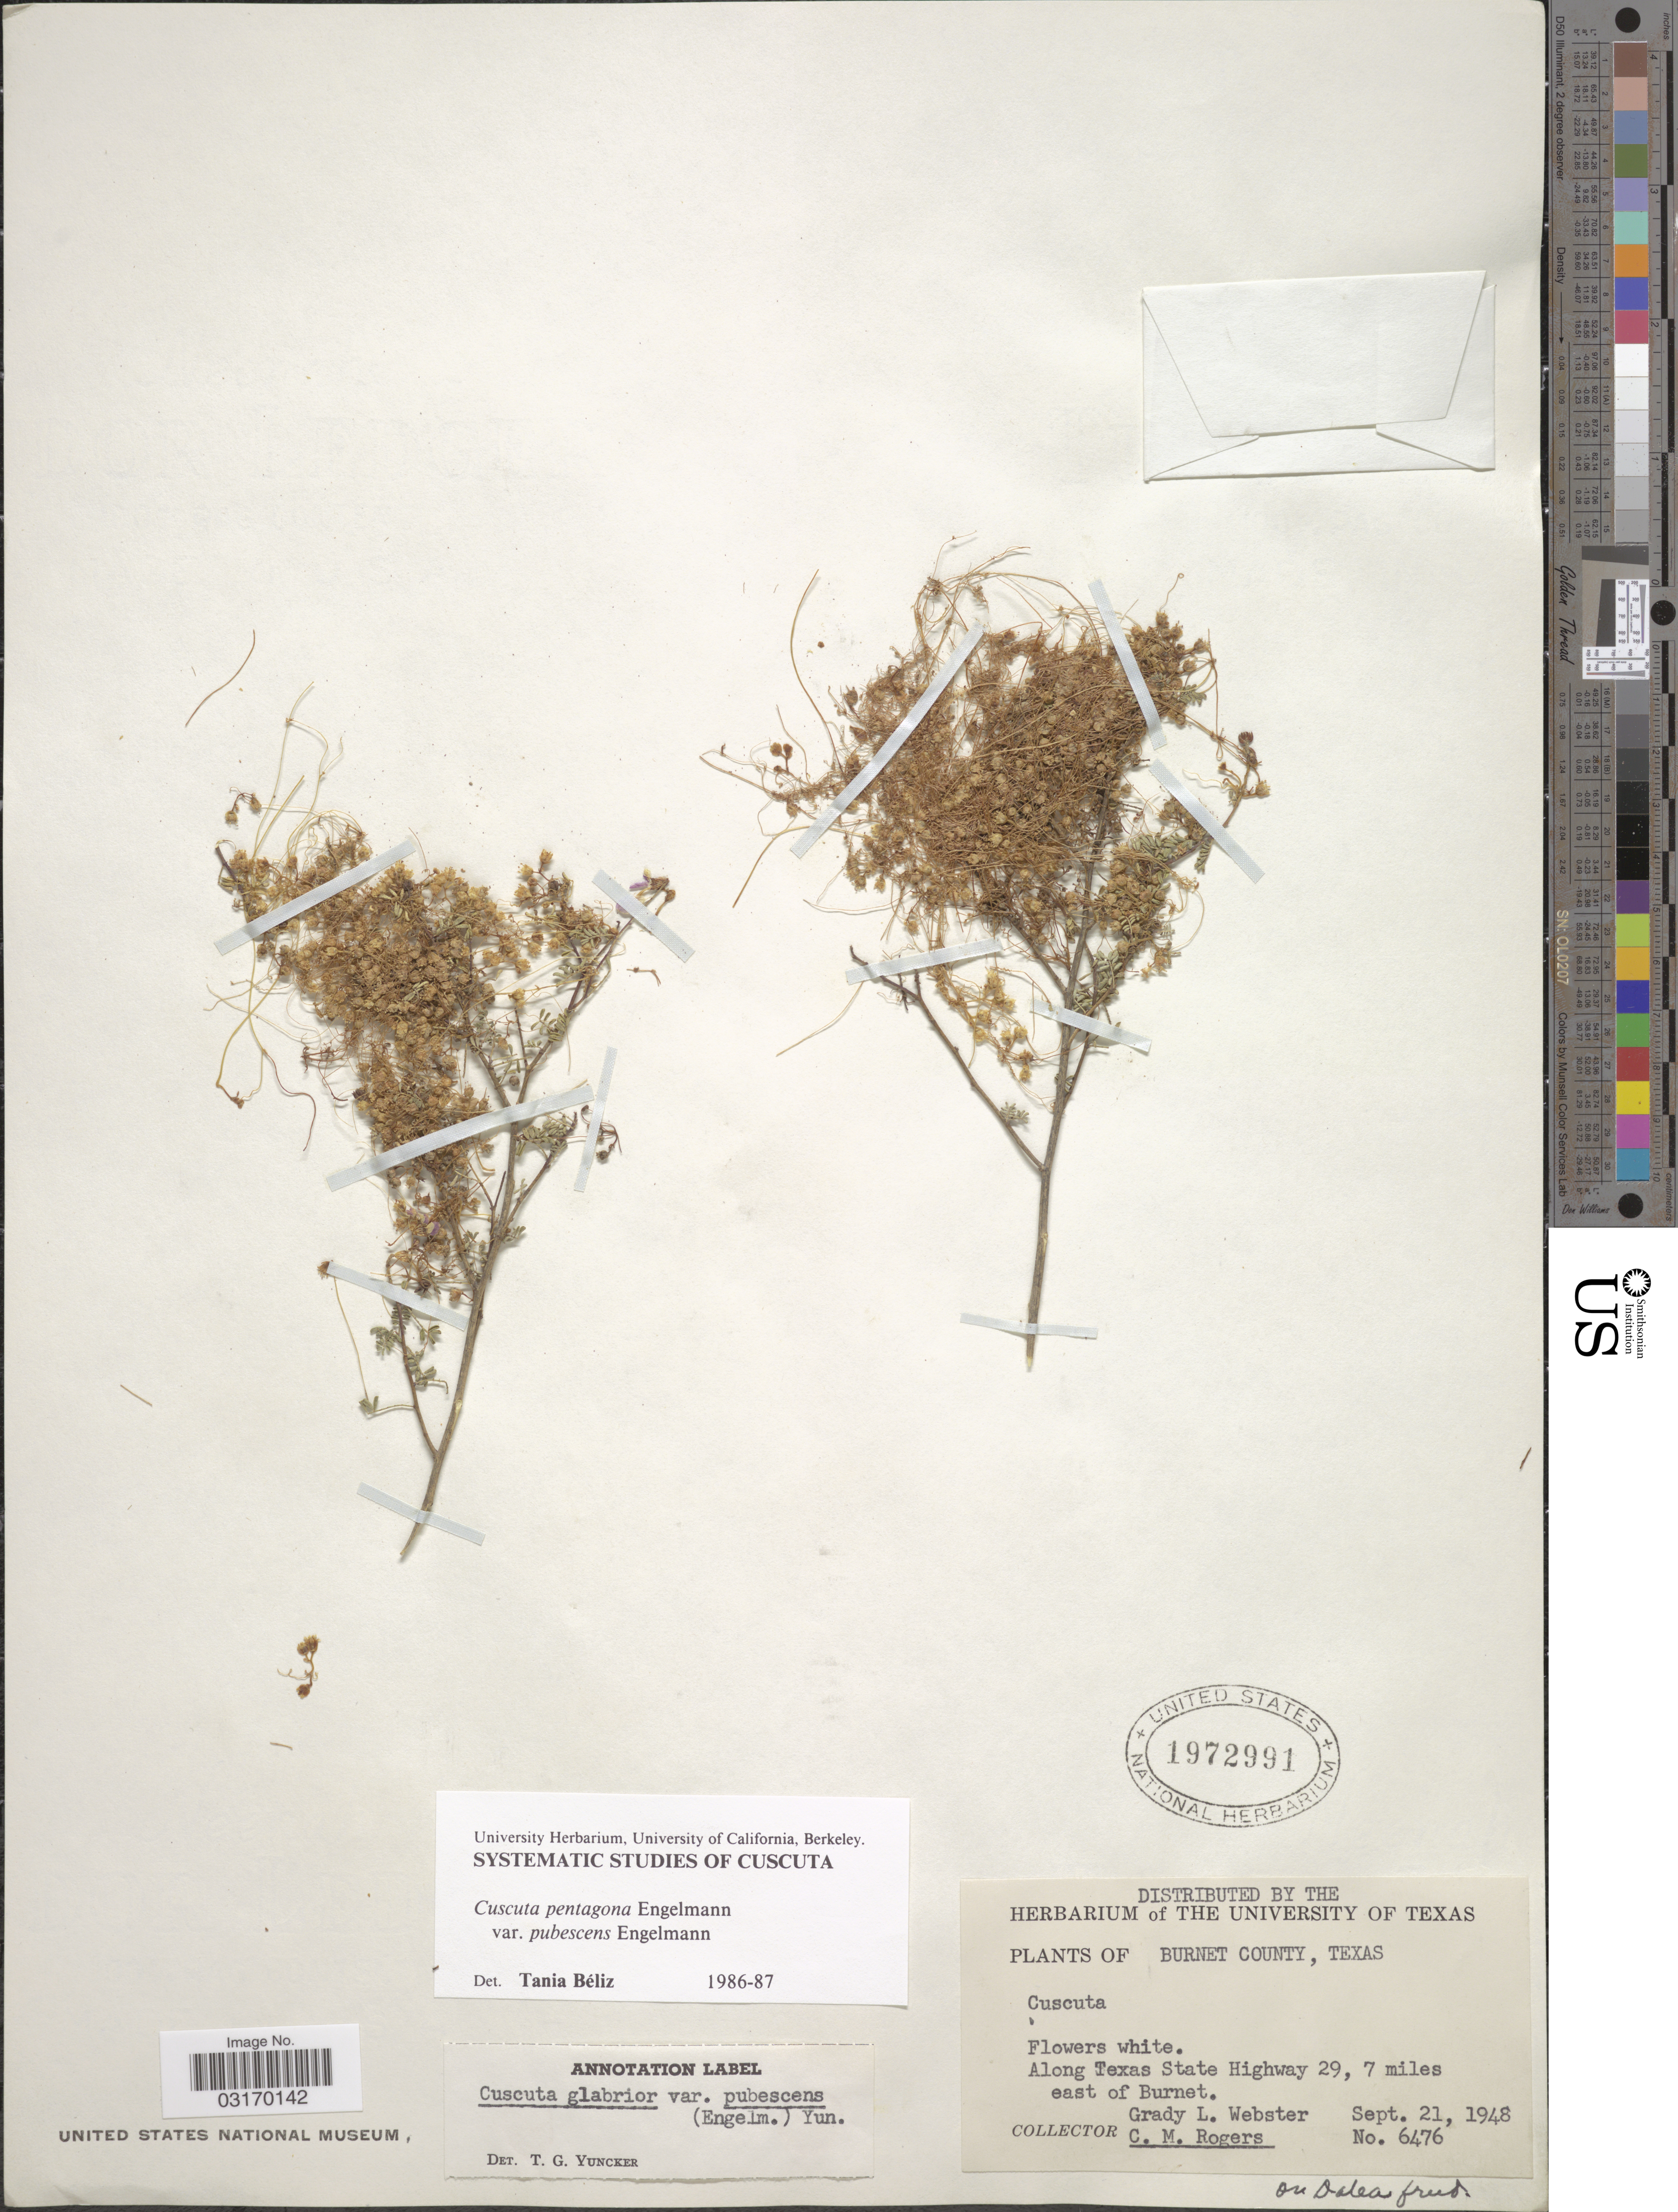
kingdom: Plantae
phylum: Tracheophyta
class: Magnoliopsida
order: Solanales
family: Convolvulaceae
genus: Cuscuta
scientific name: Cuscuta pentagona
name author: Engelm.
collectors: G. L. Webster & C. M. Rogers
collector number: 6476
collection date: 1948-09-21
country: United States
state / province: Texas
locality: Burnet County. Along Texas State Highway 29, 7 miles east of Burnet.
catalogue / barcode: US 1972991